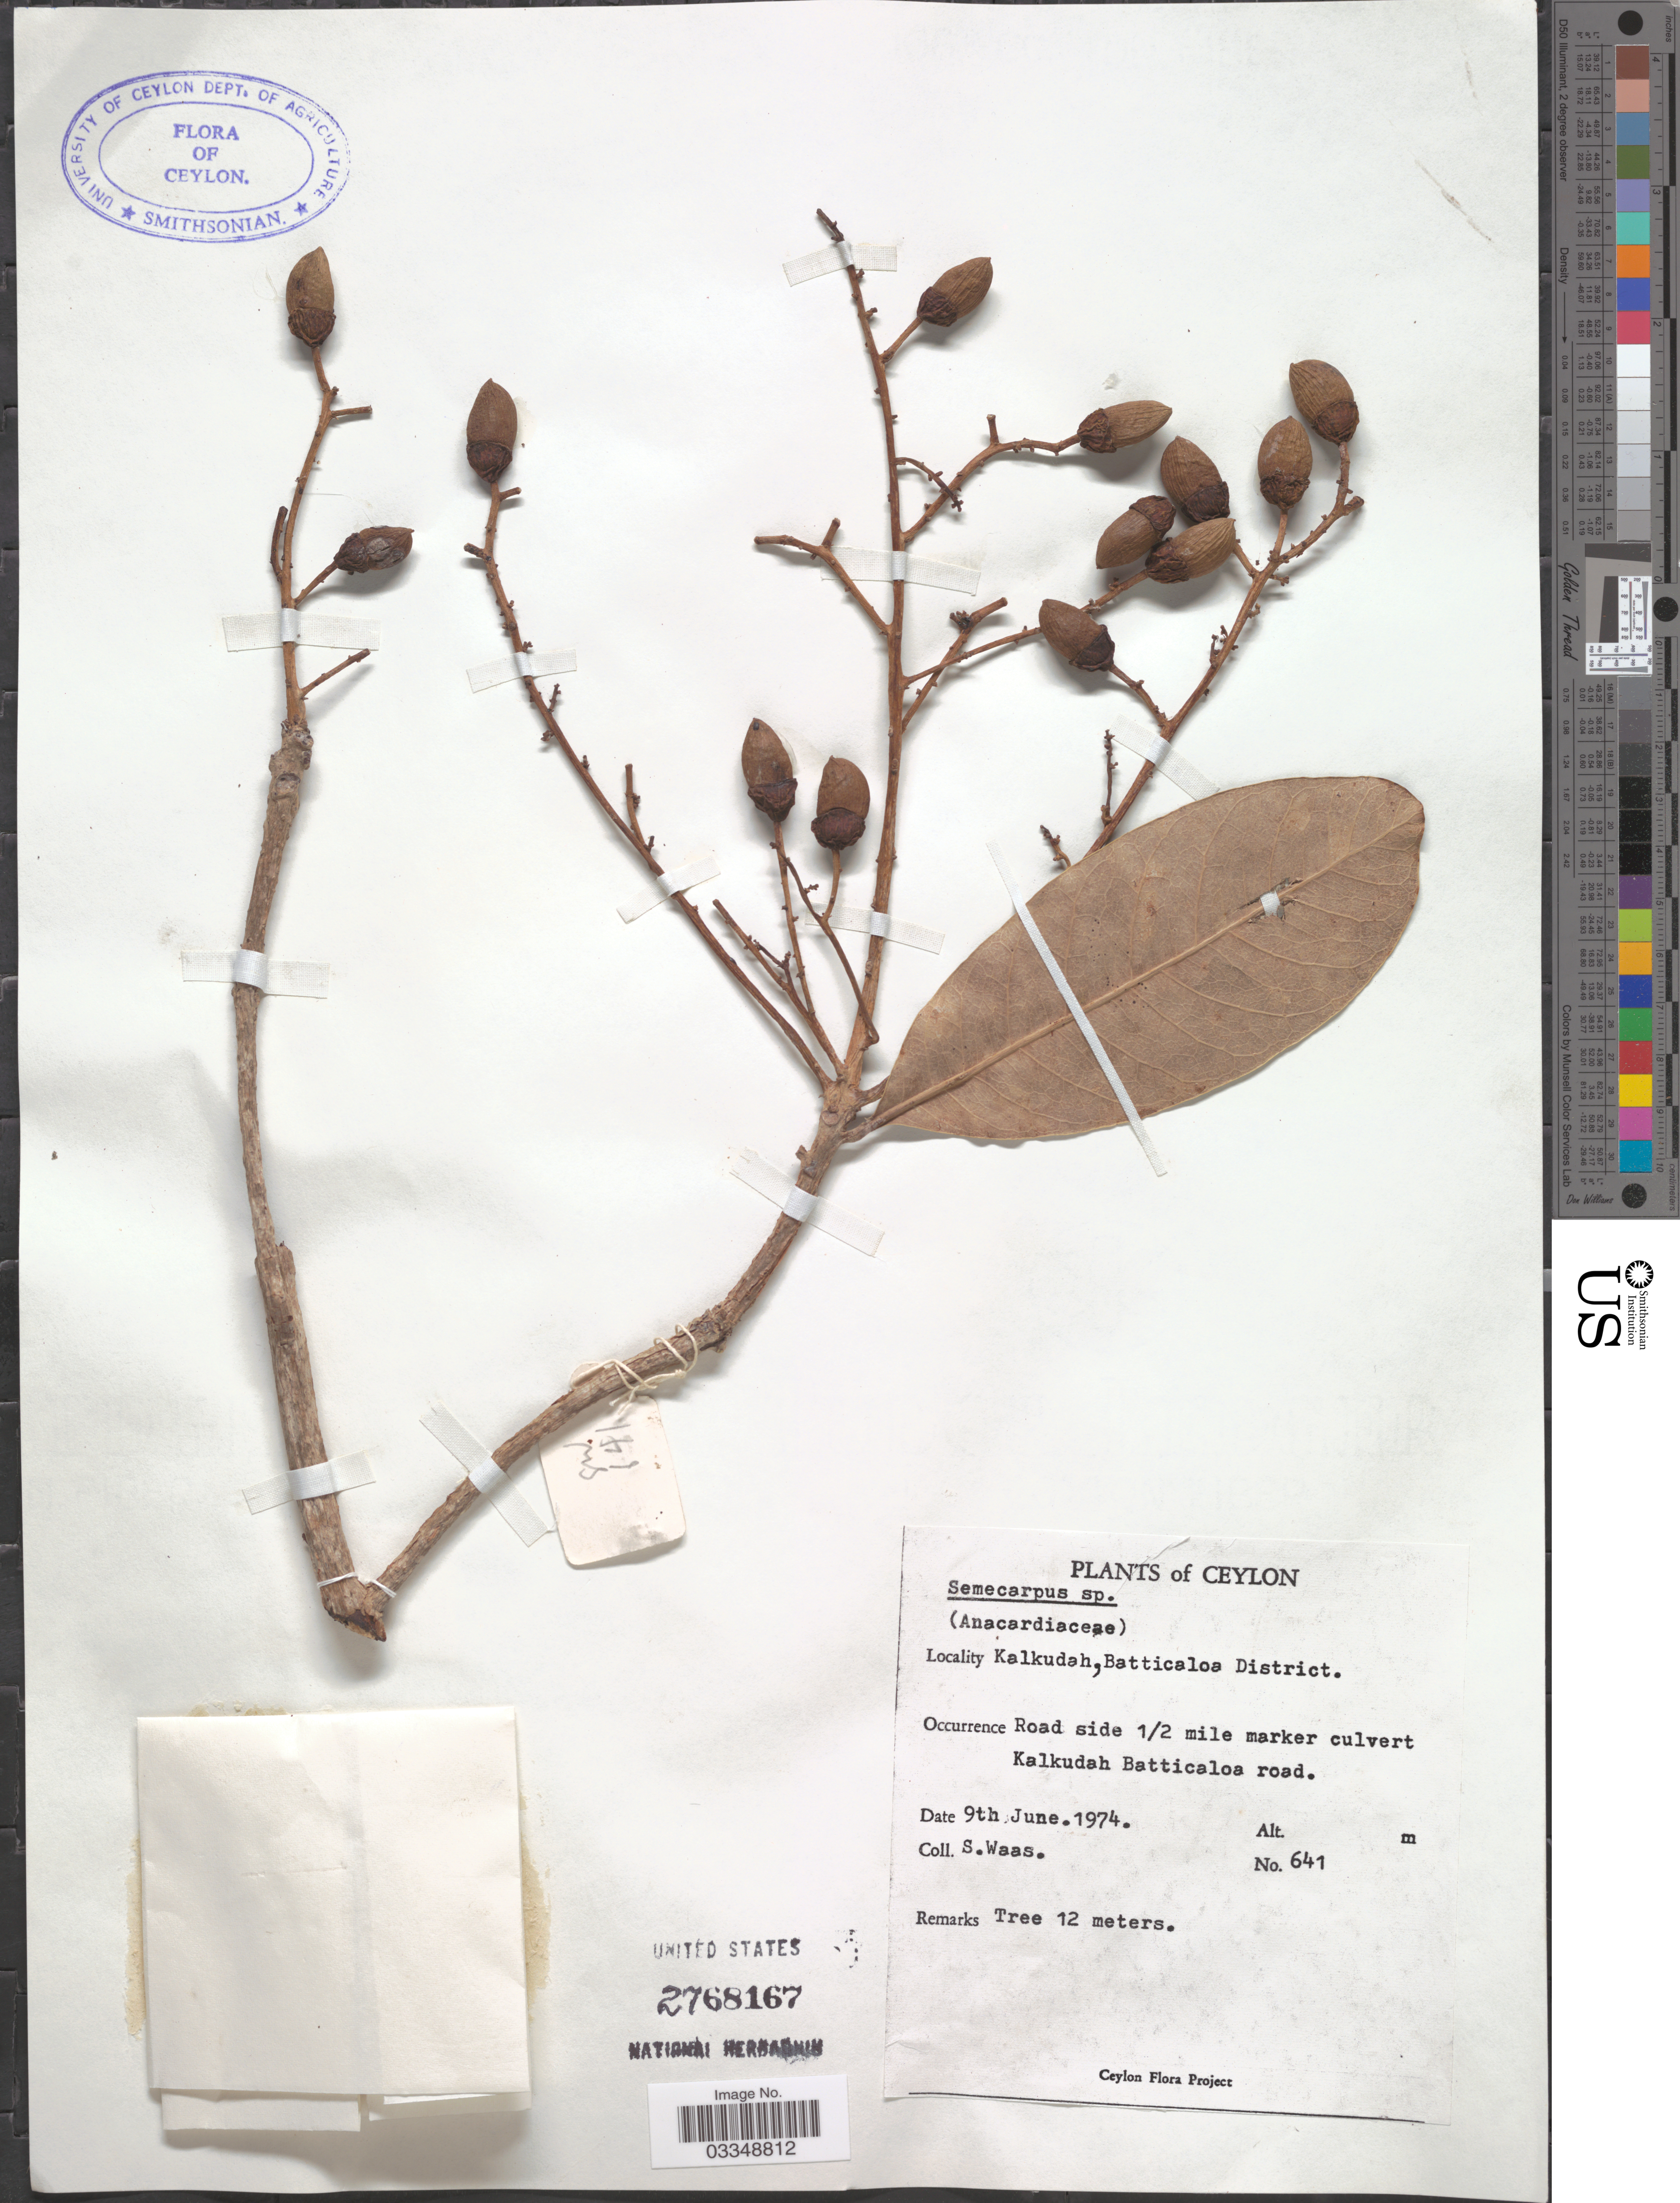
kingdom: Plantae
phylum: Tracheophyta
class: Magnoliopsida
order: Sapindales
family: Anacardiaceae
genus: Semecarpus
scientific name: Semecarpus sp.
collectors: S. Waas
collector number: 641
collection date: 1974-06-09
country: Sri Lanka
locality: Ceylon. Kalkudah, Batticaloa District. Road side ½ mile marker culvert Kalkudah Batticaloa road.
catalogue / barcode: US 2768167